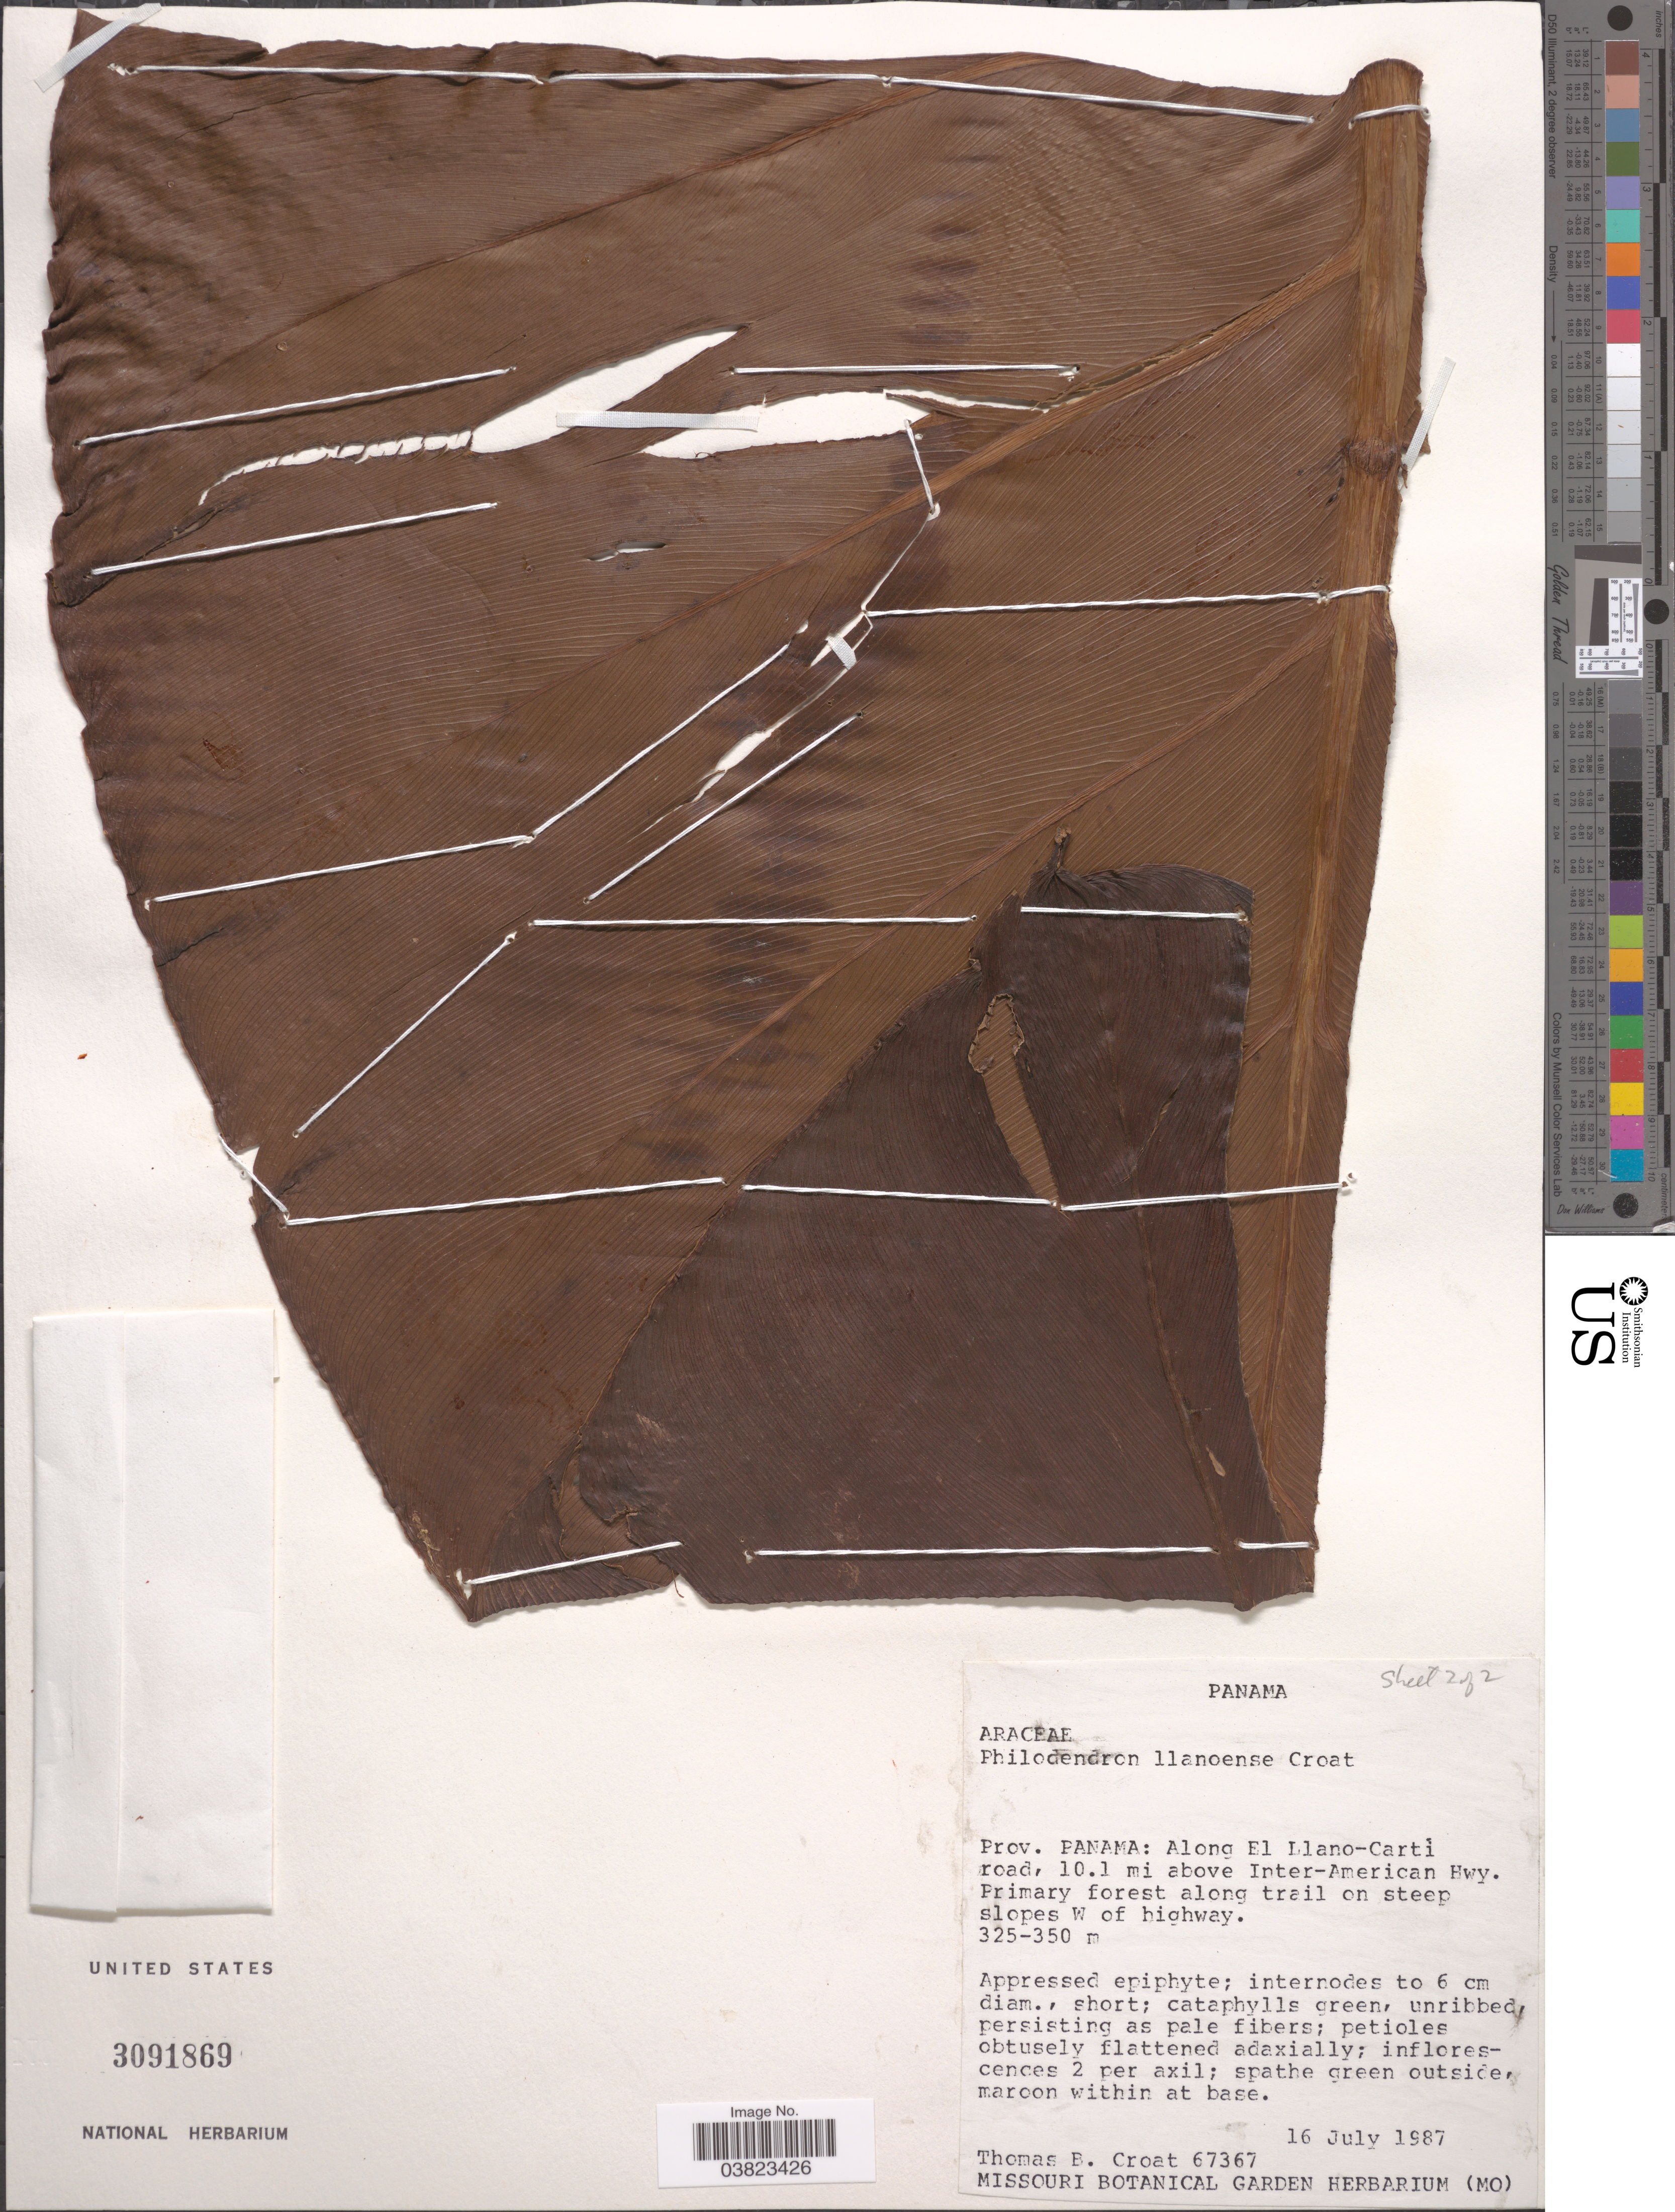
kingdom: Plantae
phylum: Tracheophyta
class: Liliopsida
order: Alismatales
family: Araceae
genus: Philodendron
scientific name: Philodendron llanoense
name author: Croat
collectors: T. B. Croat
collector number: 67367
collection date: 1987-07-16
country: Panama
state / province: Panamá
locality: Along El Llano-Carti road, 10.1 mi above Inter-American Hwy. Primary forest along trail on steep slopes W of highway.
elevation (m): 325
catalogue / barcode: US 3091869